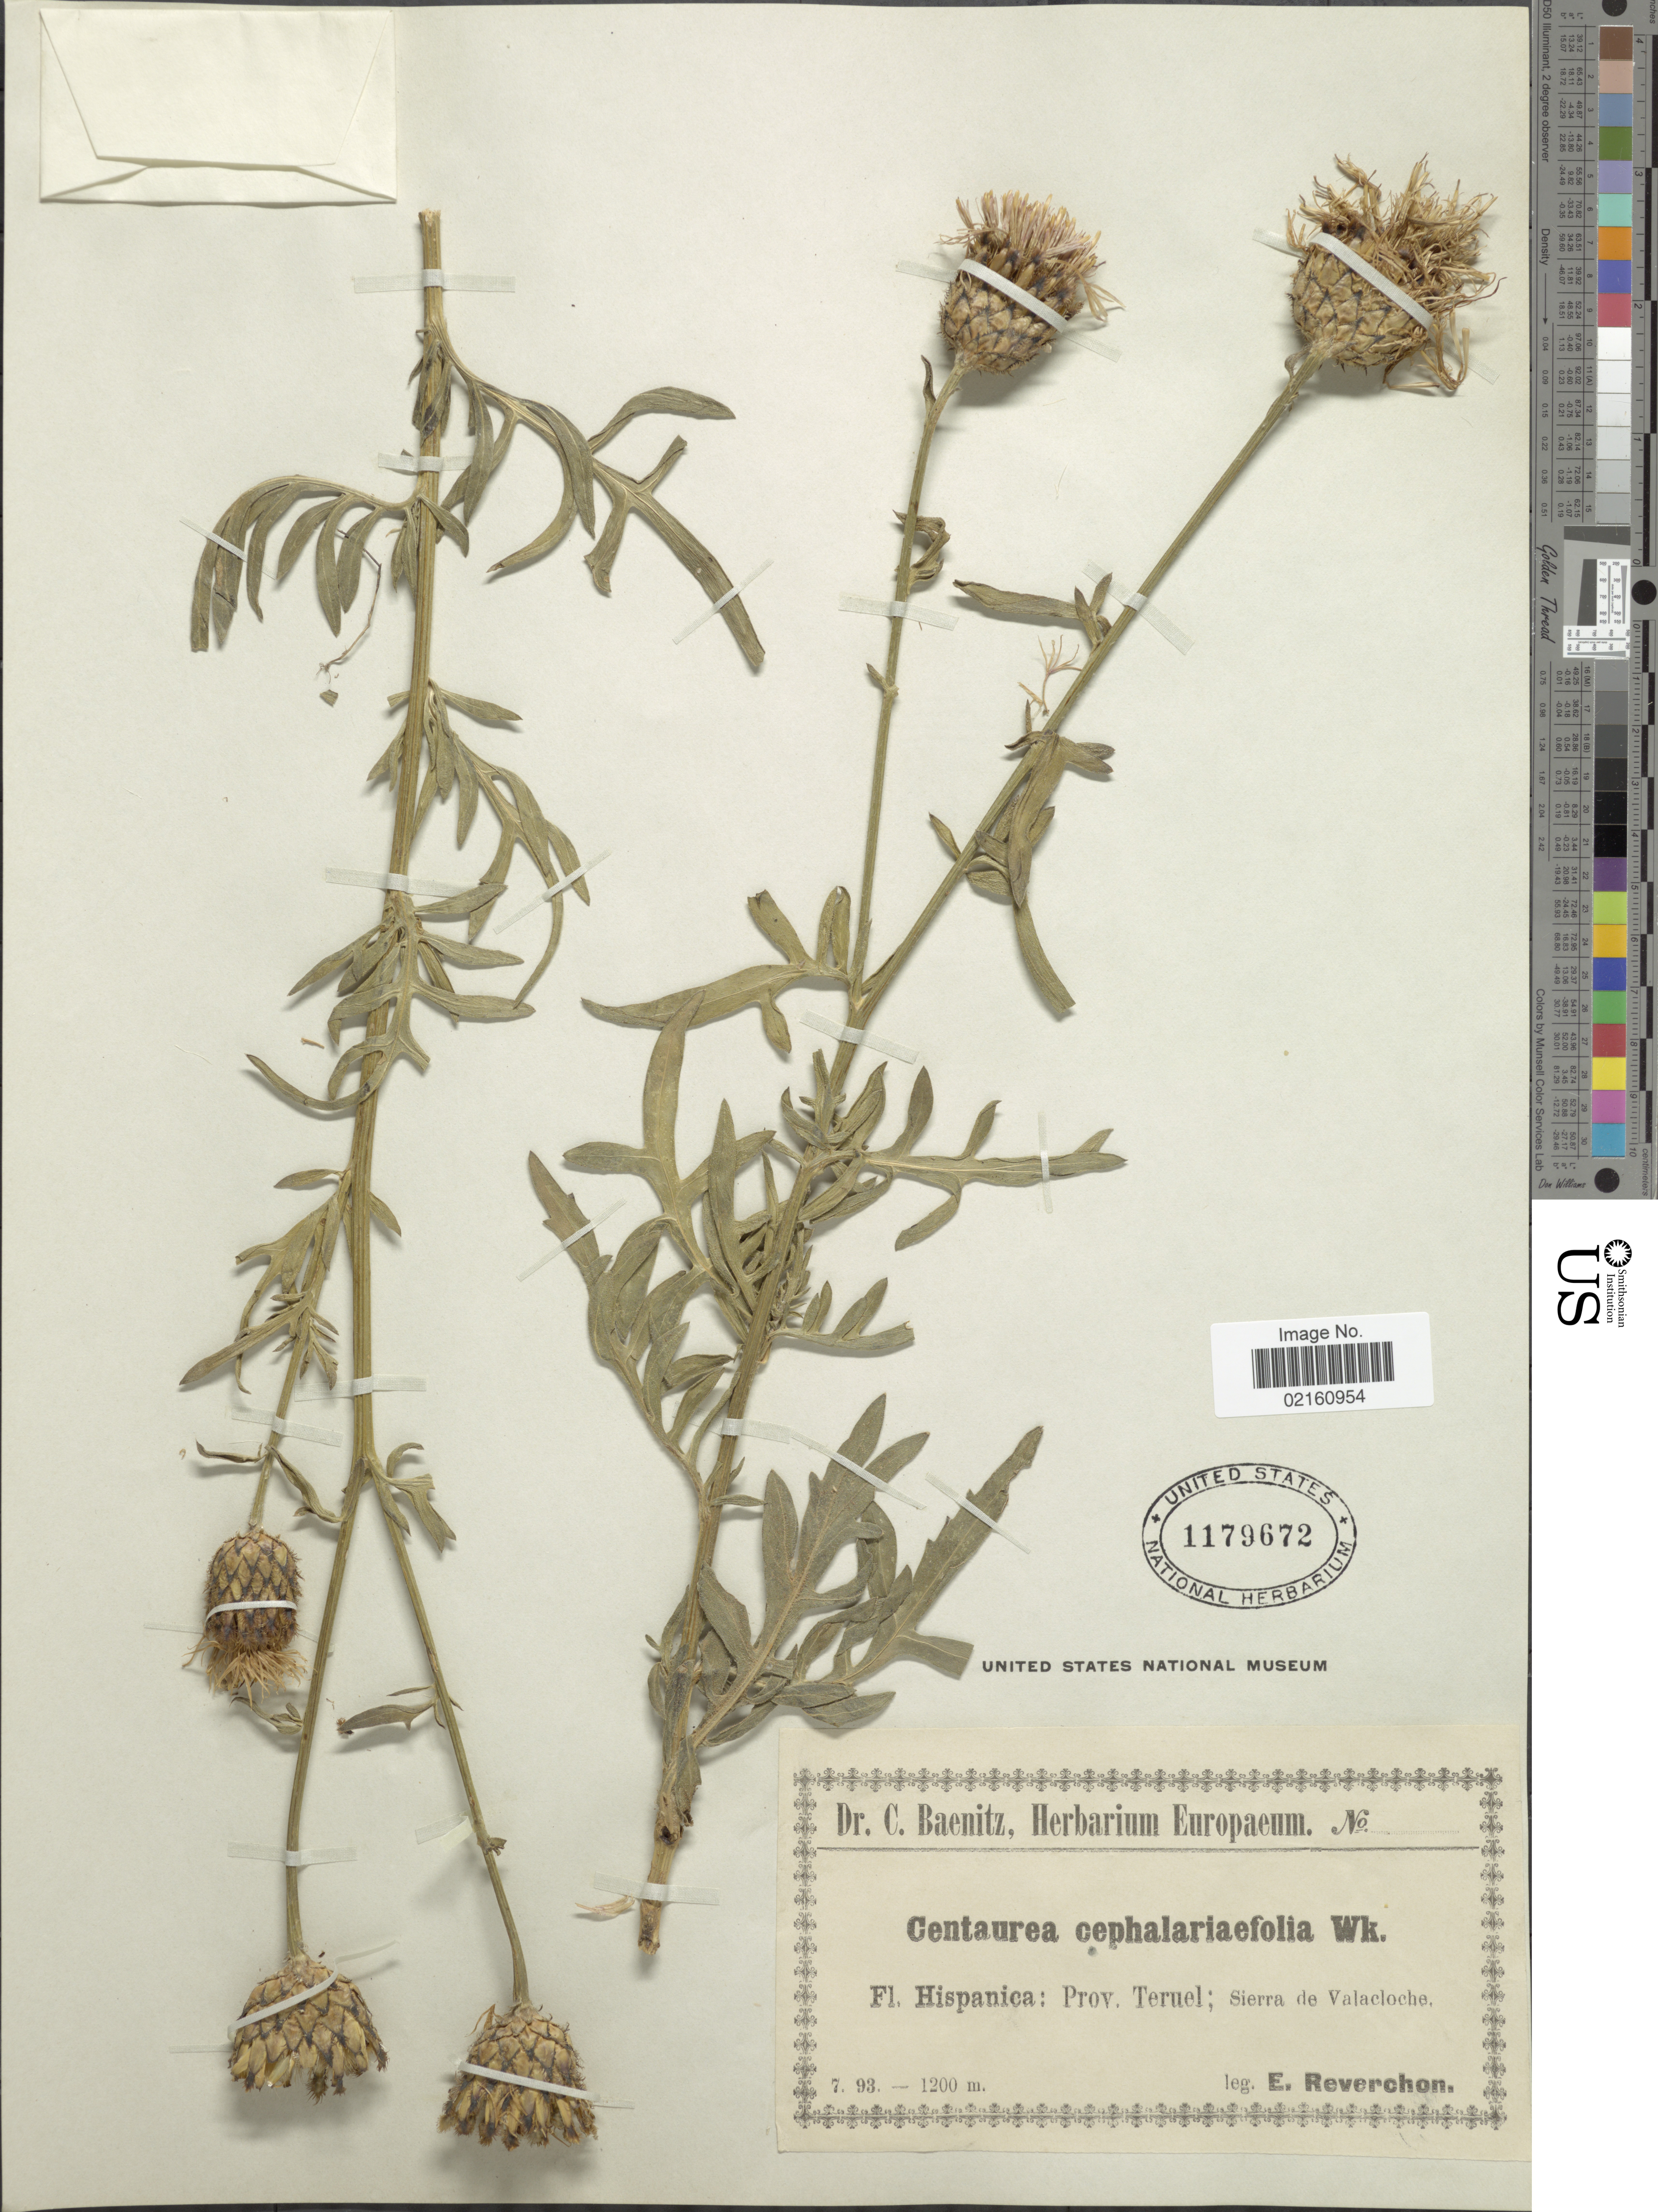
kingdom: Plantae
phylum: Tracheophyta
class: Magnoliopsida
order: Asterales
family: Asteraceae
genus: Centaurea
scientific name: Centaurea scabiosa subsp. cephalariifolia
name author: (Willk.) Greuter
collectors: E. Reverchon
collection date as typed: Transcribed d/m/y: /7/93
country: Spain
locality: Hispanica, Prov. Teruel, Sierra de Valacloche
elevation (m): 1200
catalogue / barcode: US 1179672